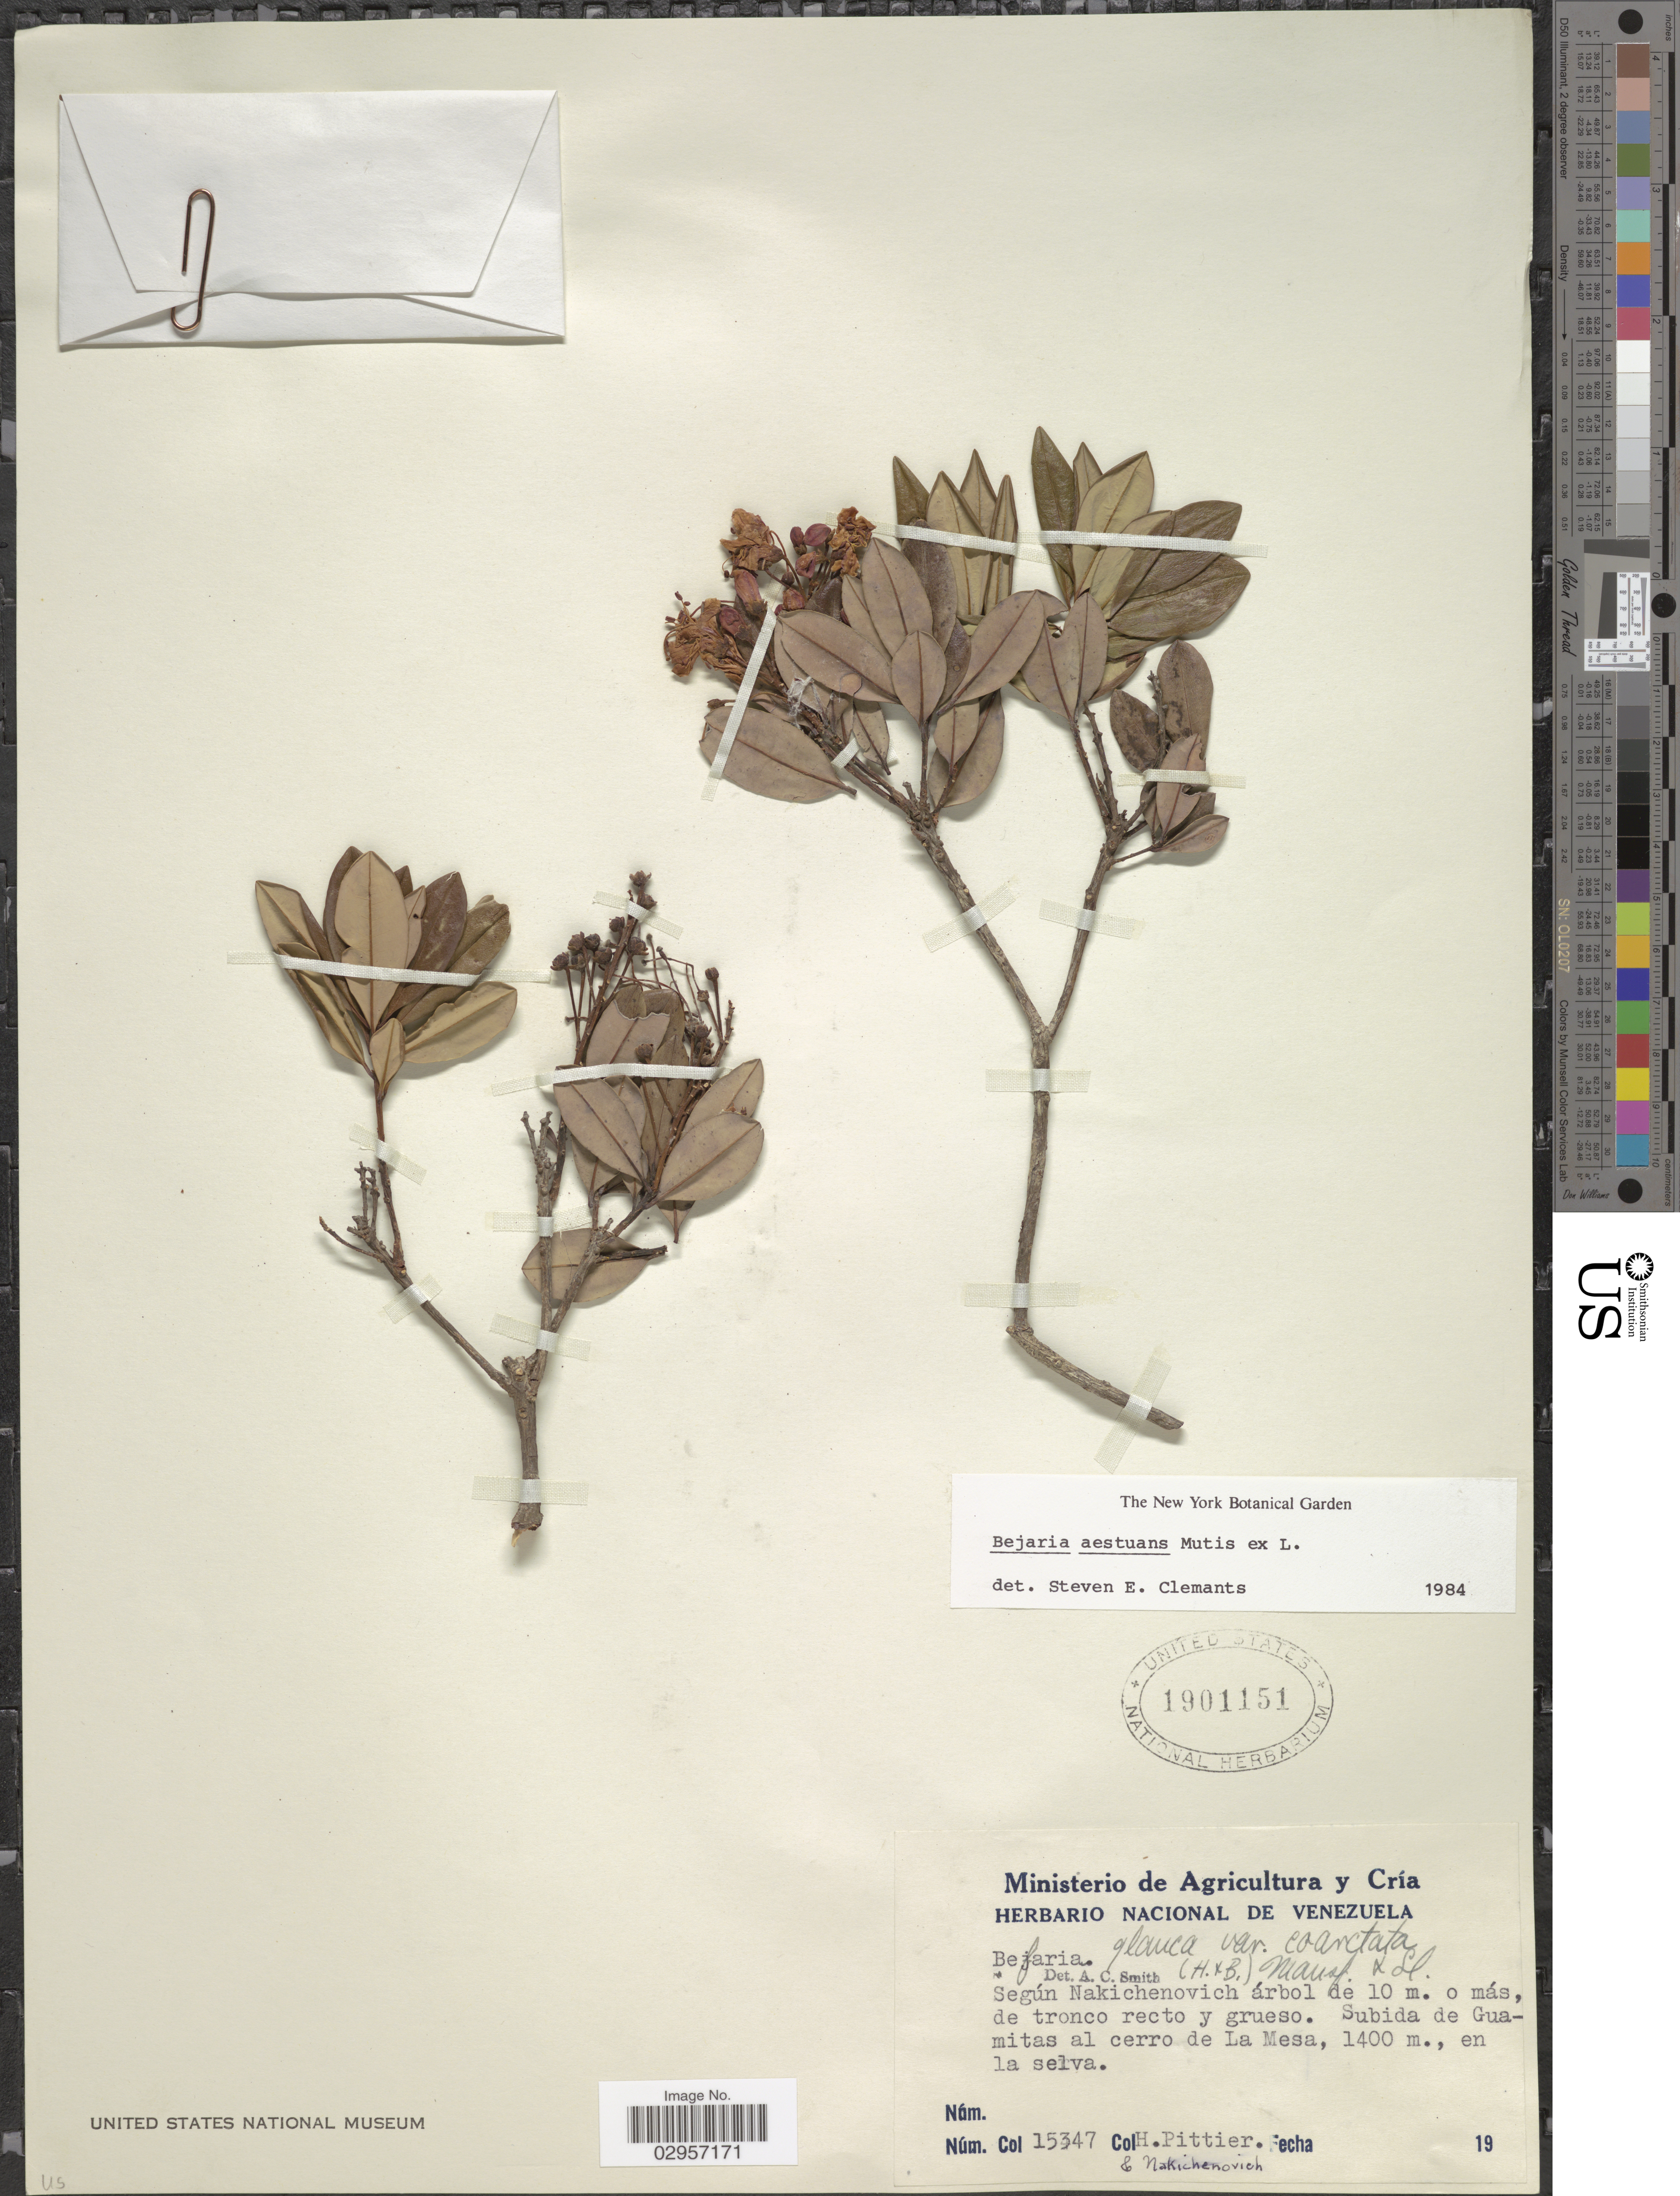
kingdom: Plantae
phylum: Tracheophyta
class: Magnoliopsida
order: Ericales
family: Ericaceae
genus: Befaria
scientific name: Befaria aestuans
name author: Mutis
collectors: H. F. Pittier & Nakichenovich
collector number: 15347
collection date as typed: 19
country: Venezuela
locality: Subida de Guamitas al ceror de La Mesa.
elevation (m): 1400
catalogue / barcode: US 1901151